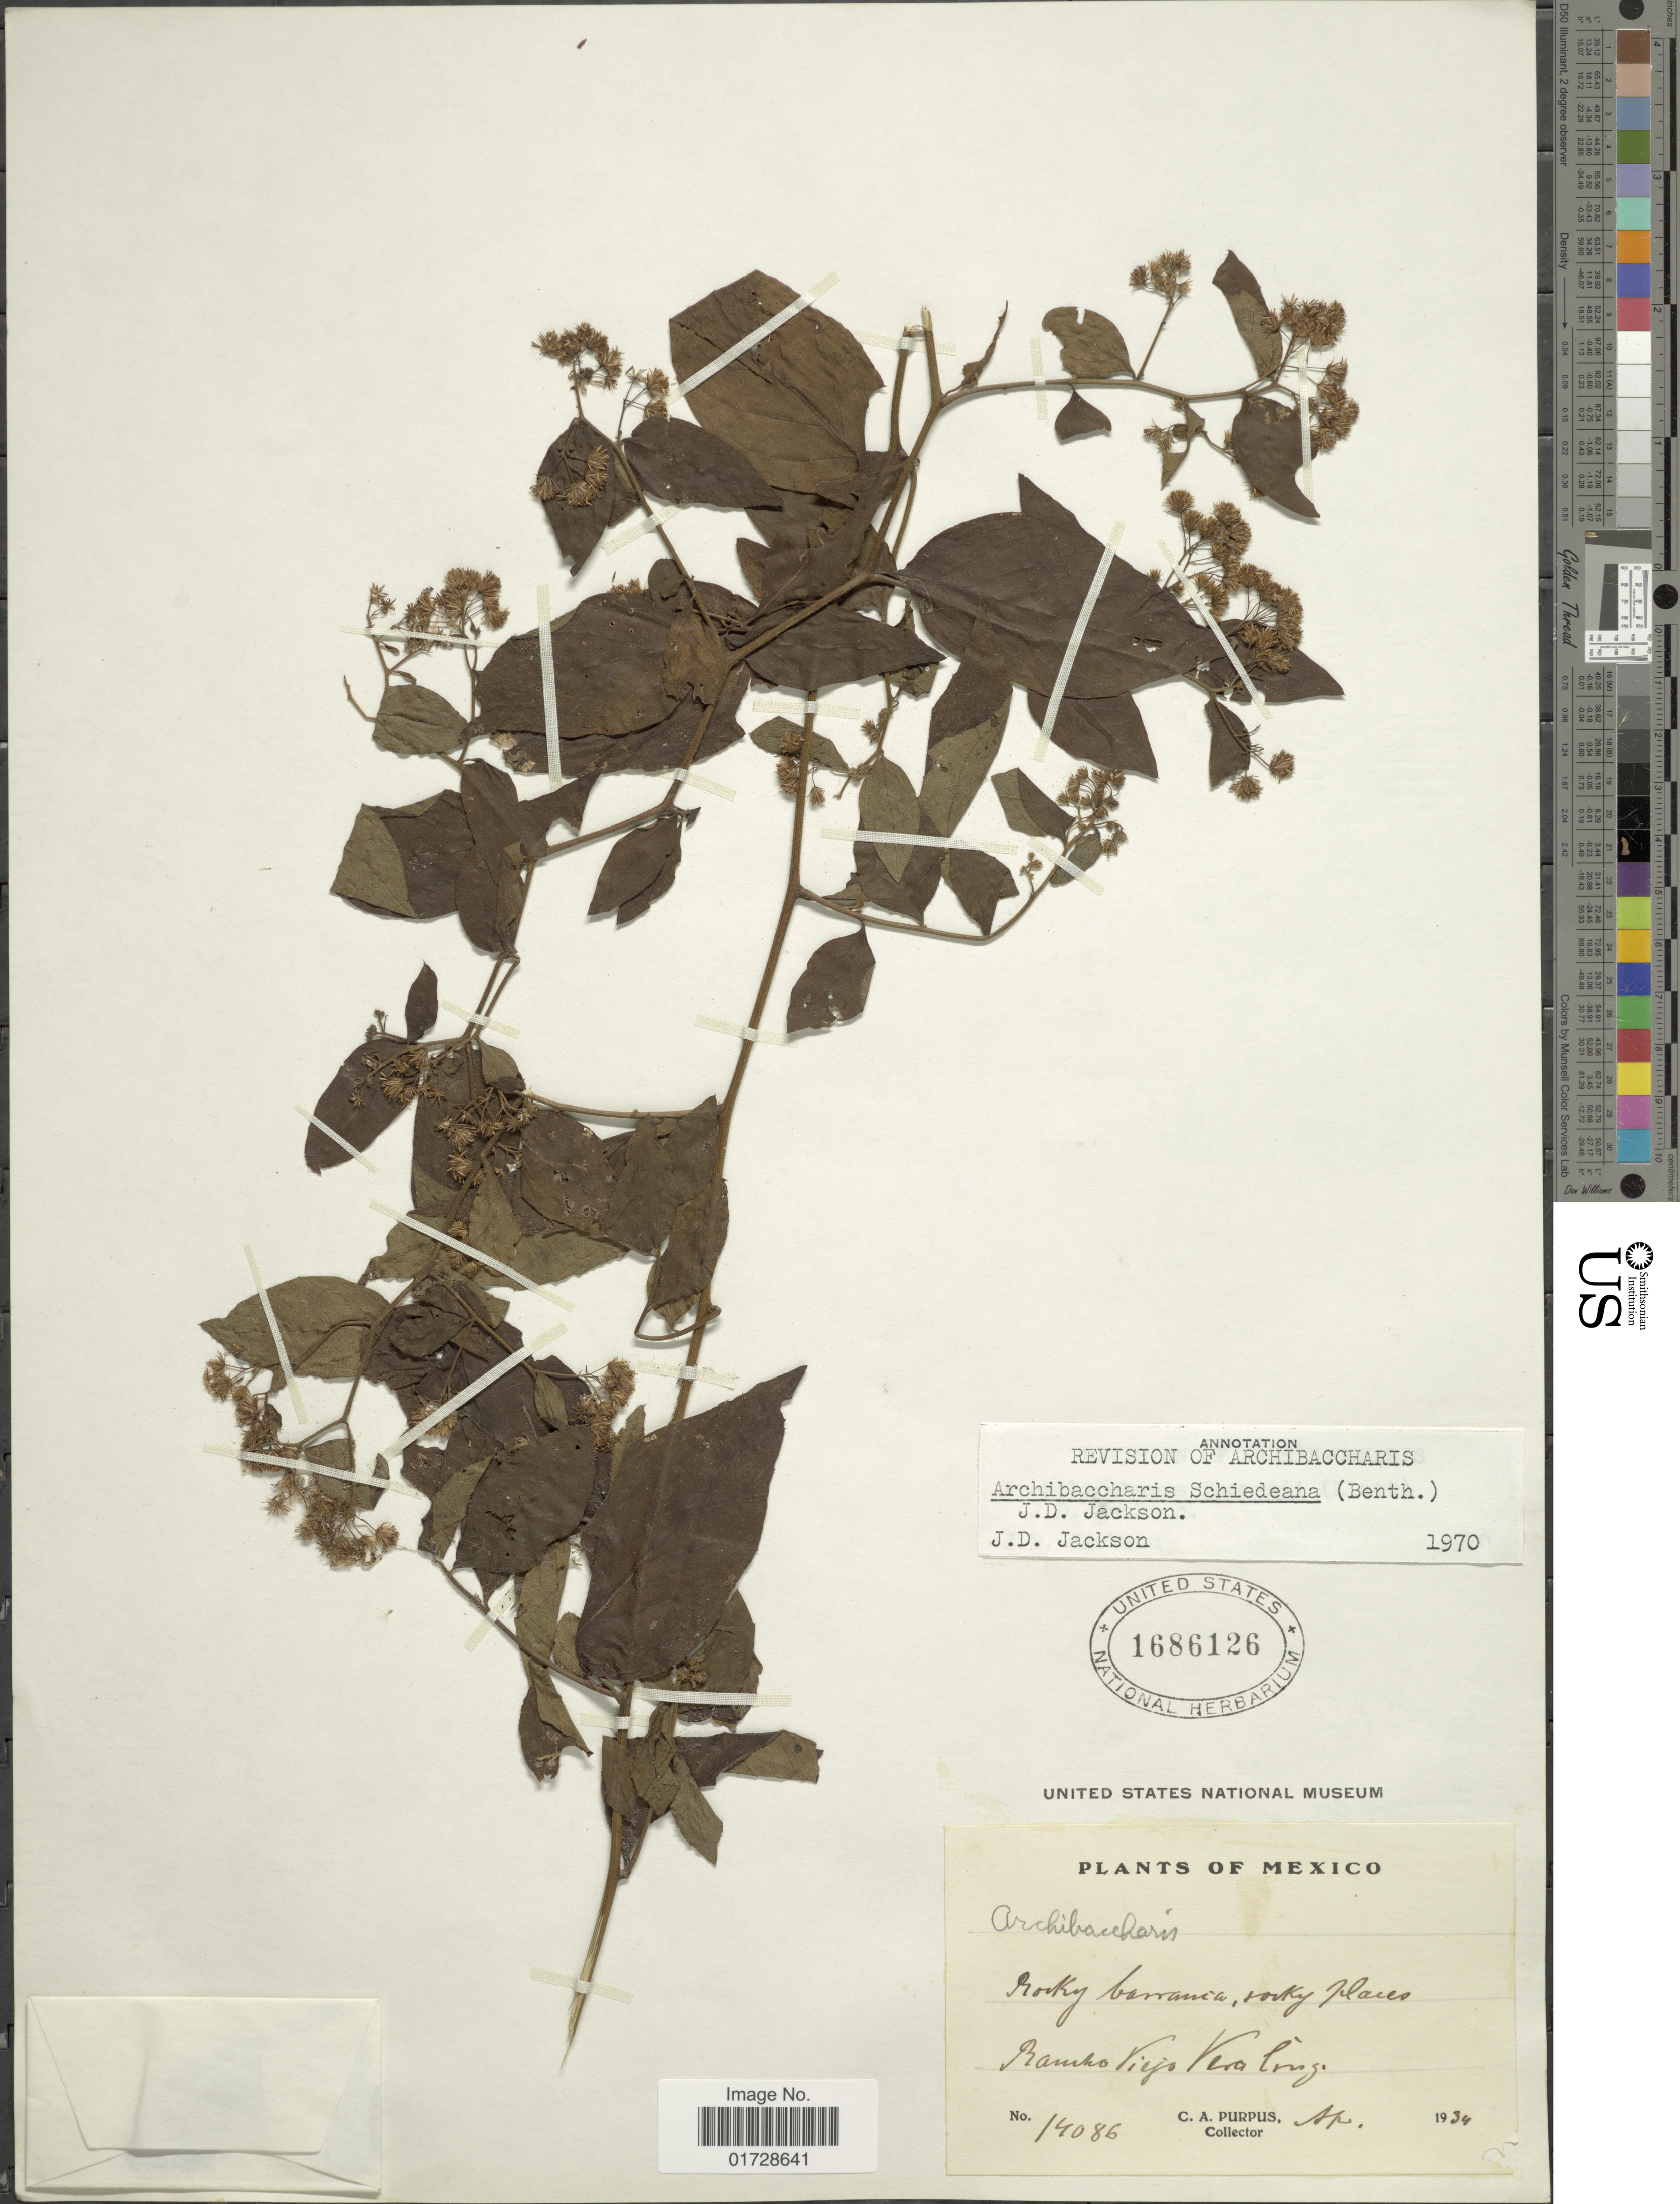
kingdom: Plantae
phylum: Tracheophyta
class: Magnoliopsida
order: Asterales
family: Asteraceae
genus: Archibaccharis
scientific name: Archibaccharis schiedeana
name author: (Benth.) J.D. Jacks.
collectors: C. A. Purpus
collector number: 14086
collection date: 1934-09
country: Mexico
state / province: Veracruz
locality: Rancho Viejo, Vera Cruz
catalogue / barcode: US 1686126